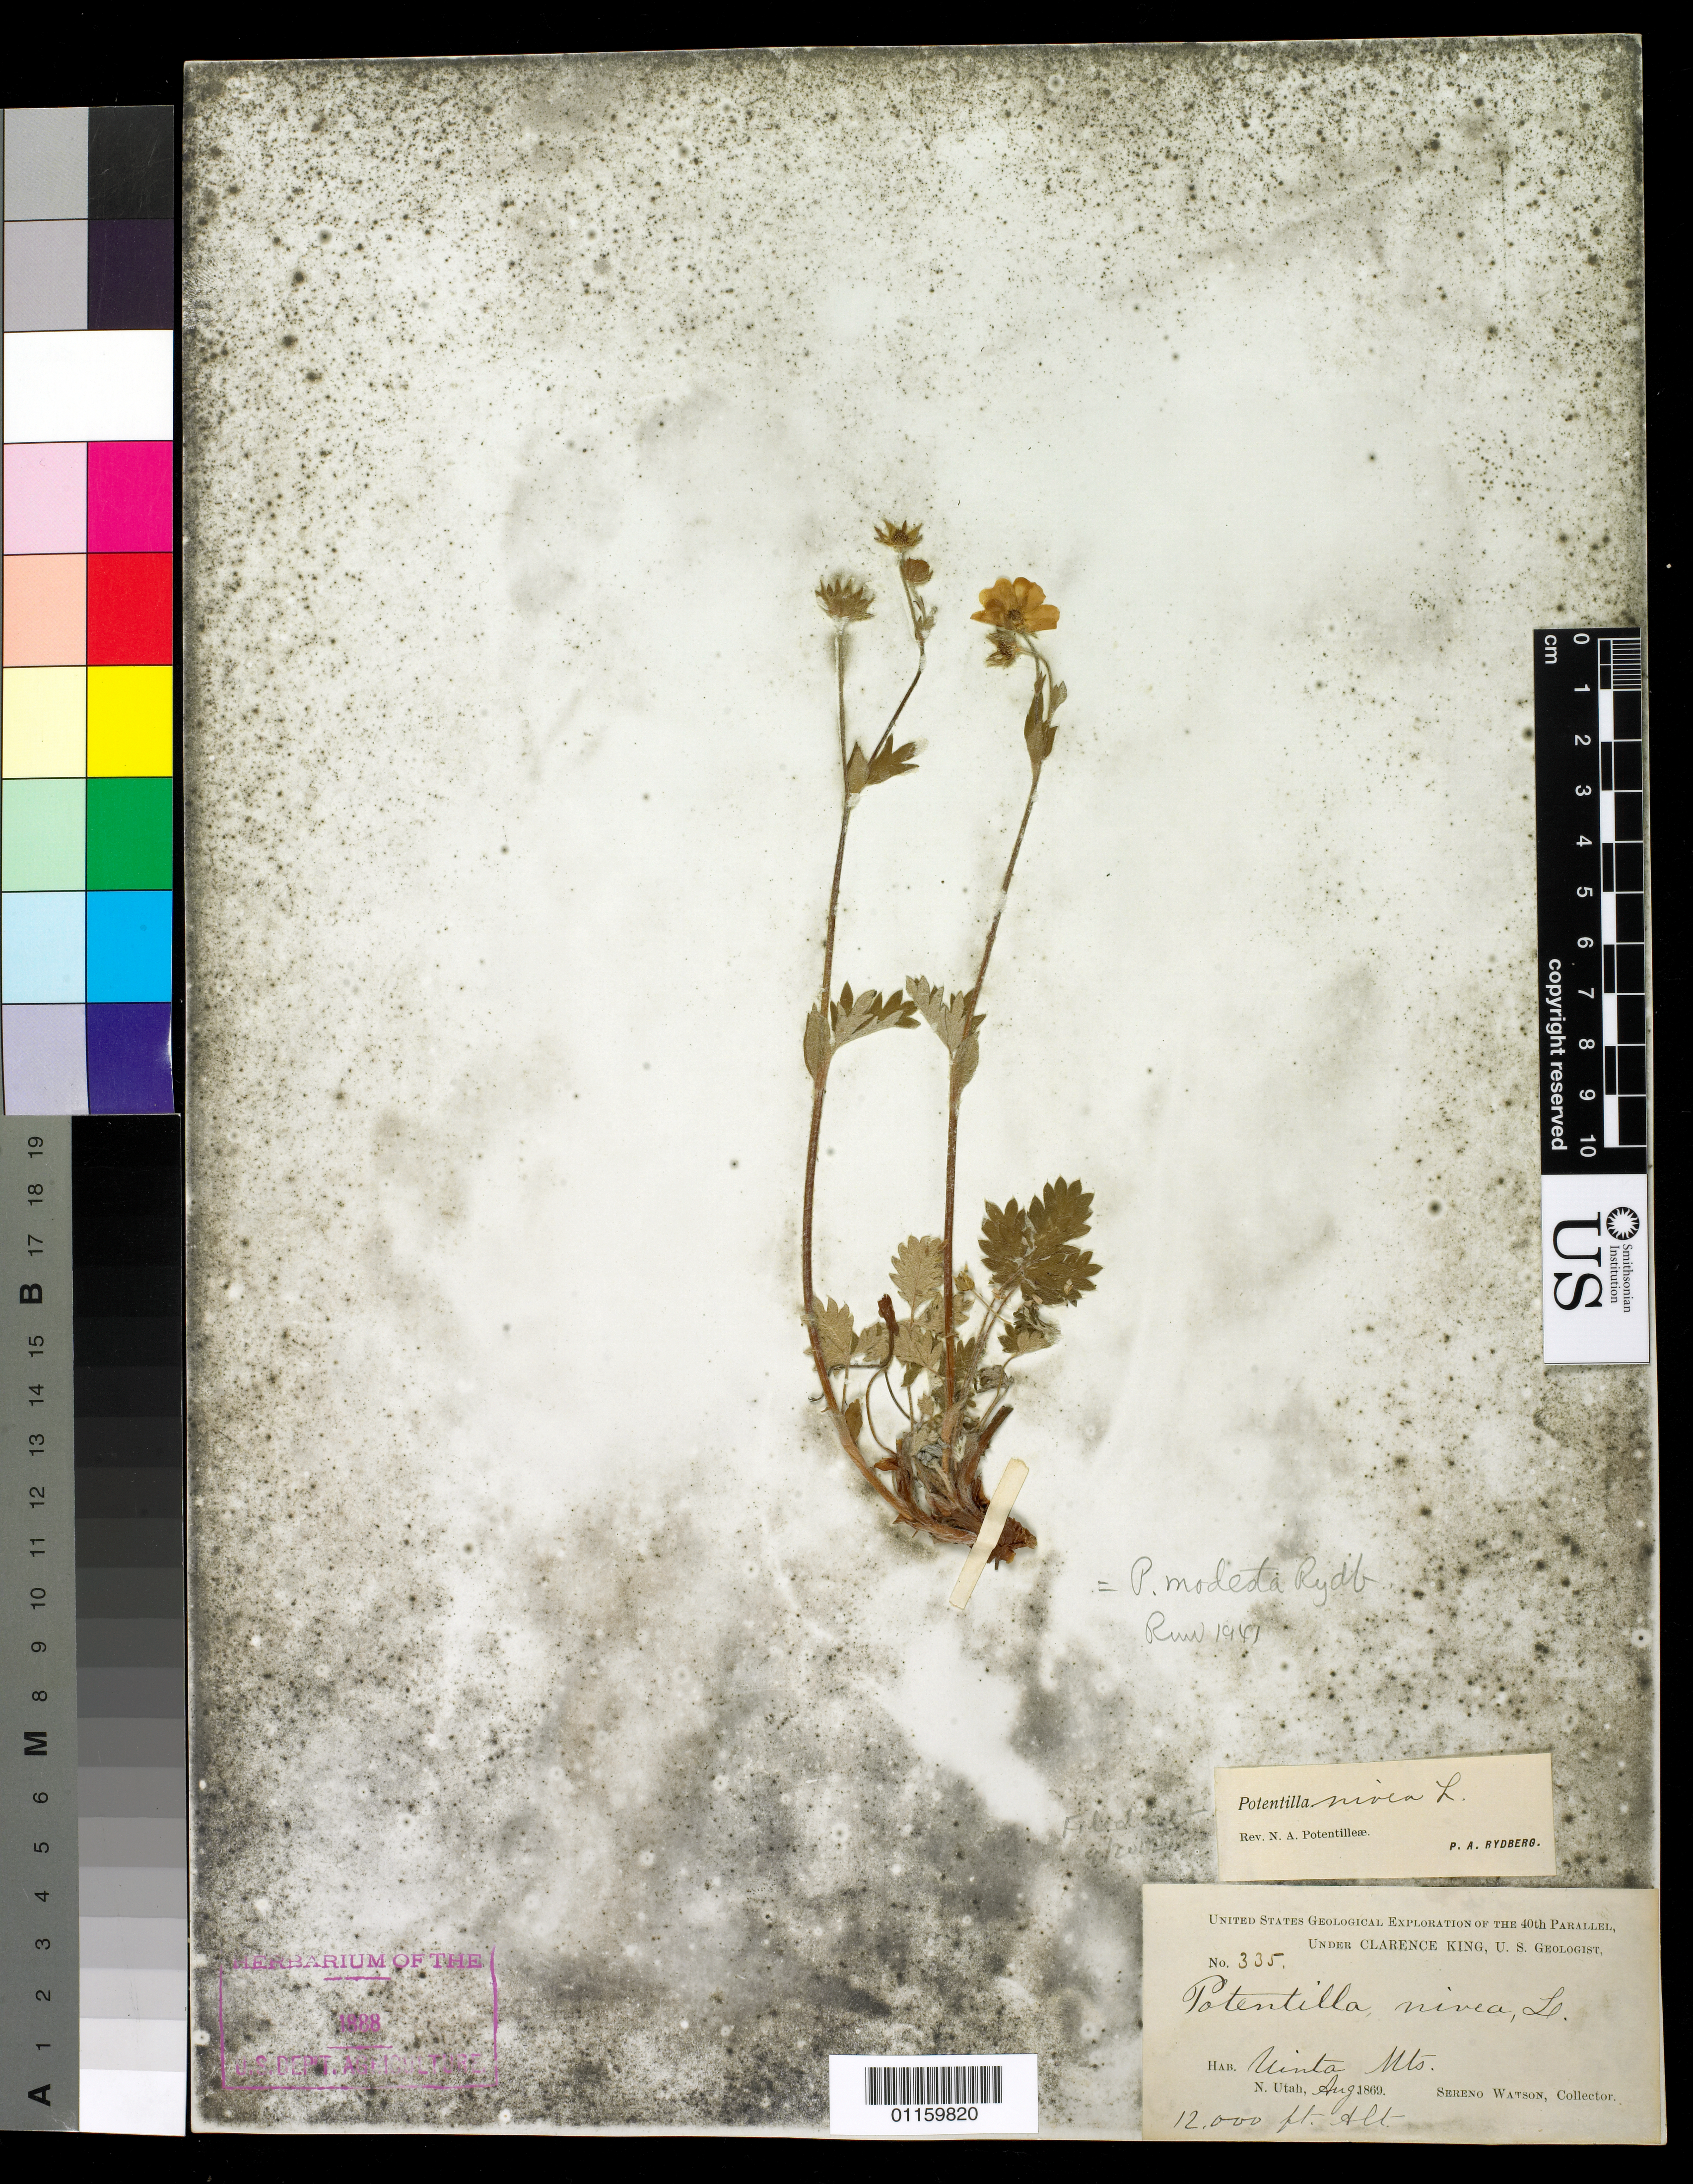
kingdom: Plantae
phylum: Tracheophyta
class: Magnoliopsida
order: Rosales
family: Rosaceae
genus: Potentilla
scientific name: Potentilla nivea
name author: L.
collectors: S. Watson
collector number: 335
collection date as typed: Aug 1869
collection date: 1869-08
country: United States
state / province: Utah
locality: Uinta Mts, N. Utah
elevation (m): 3658